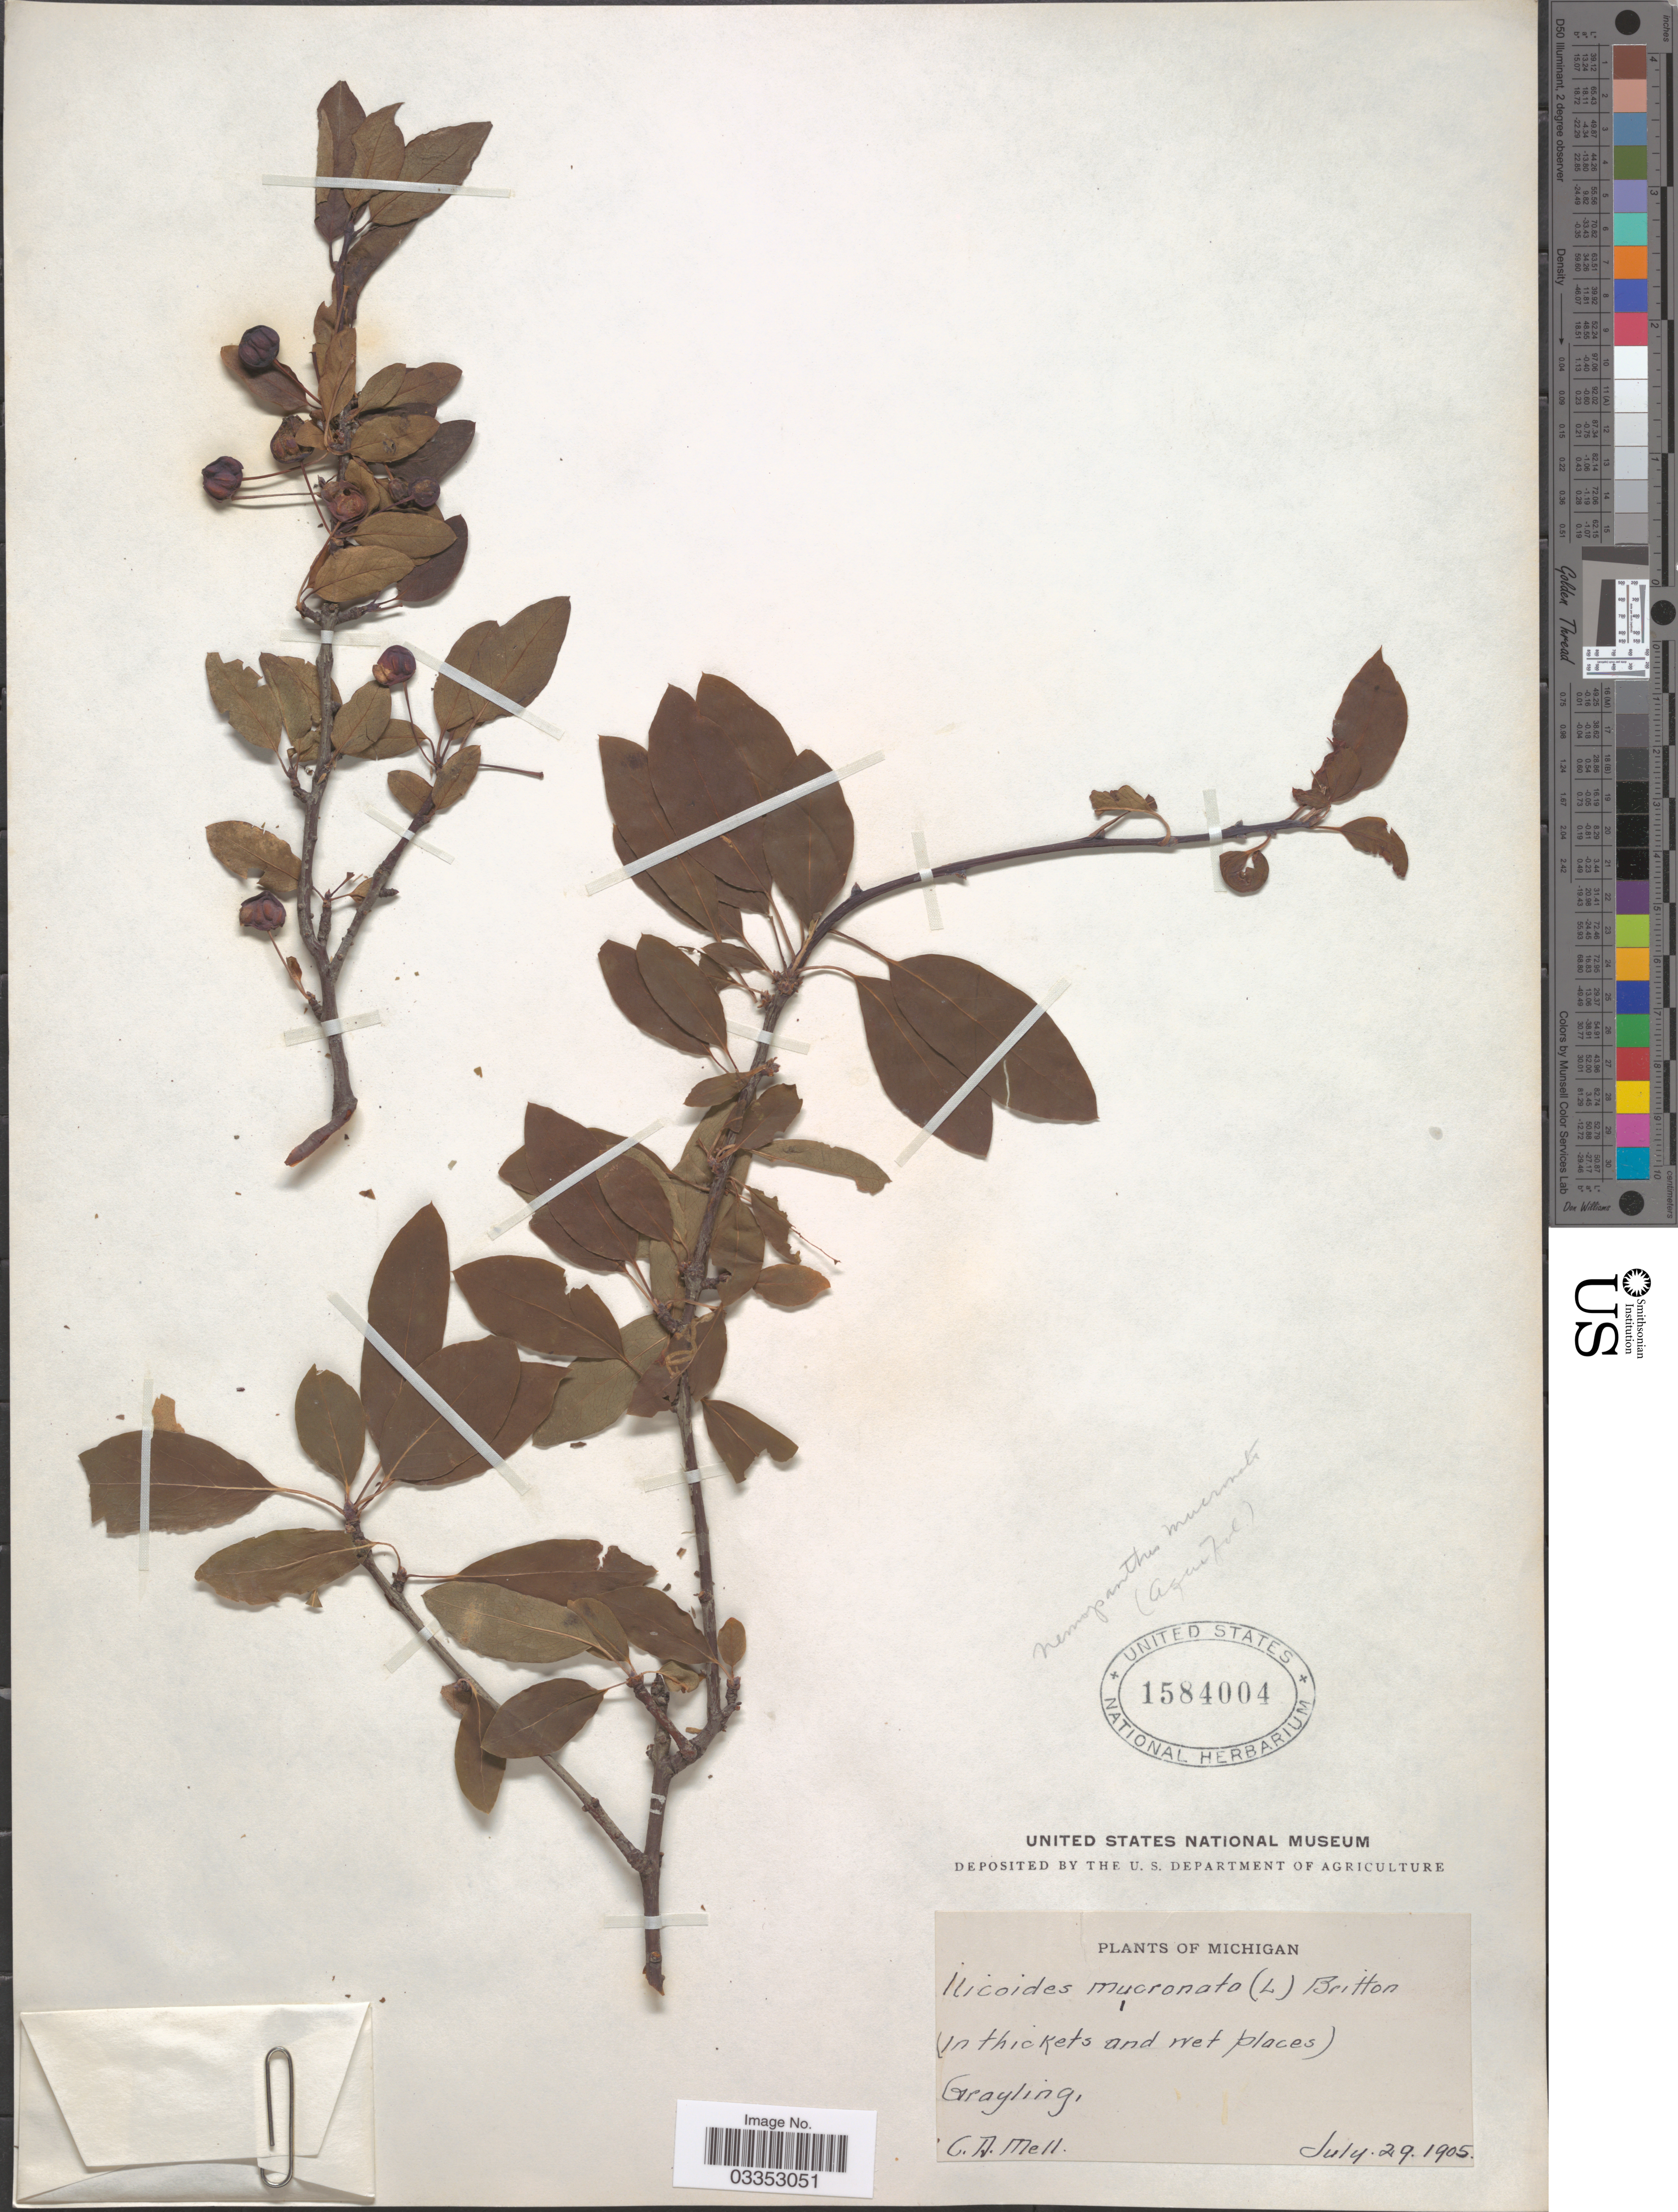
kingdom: Plantae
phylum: Tracheophyta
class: Magnoliopsida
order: Aquifoliales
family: Aquifoliaceae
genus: Nemopanthus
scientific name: Nemopanthus mucronatus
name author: (L.) Trel.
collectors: C. D. Mell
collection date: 1905-07-29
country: United States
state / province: Michigan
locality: Grayling.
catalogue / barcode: US 1584004